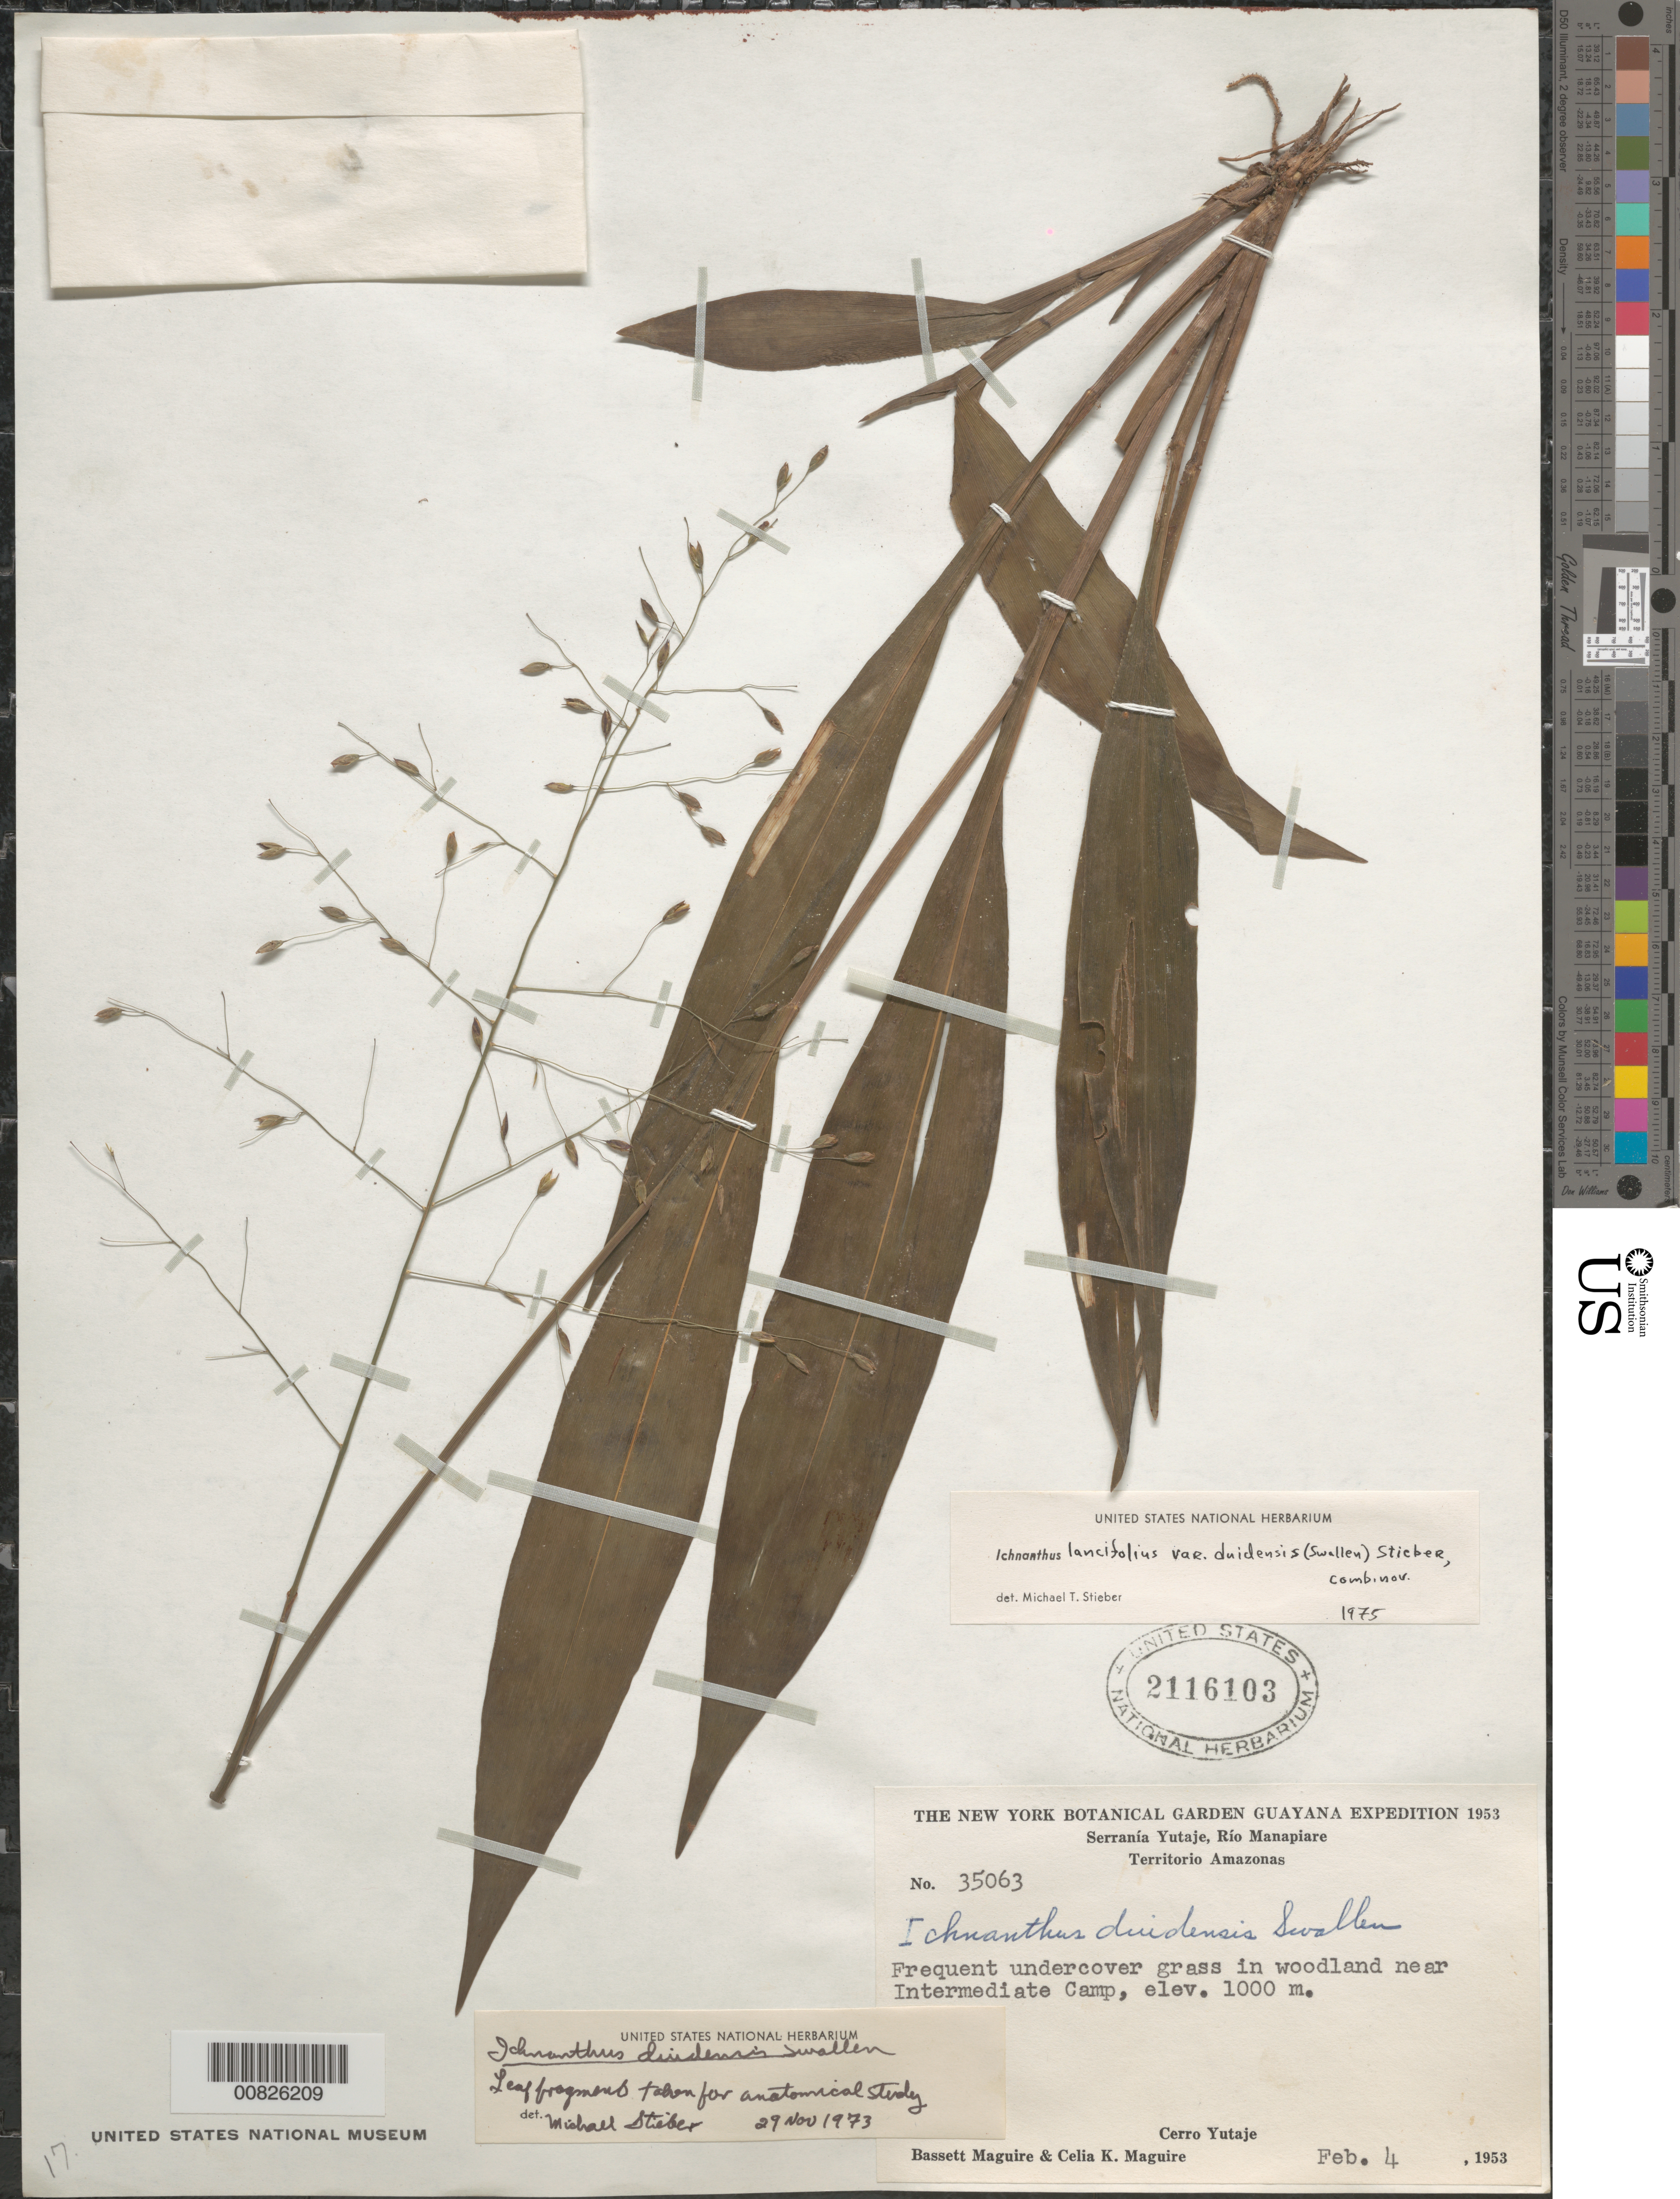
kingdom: Plantae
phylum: Tracheophyta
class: Liliopsida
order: Poales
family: Poaceae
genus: Ichnanthus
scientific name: Ichnanthus lancifolius var. duidensis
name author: (Swallen)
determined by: Stieber, M. T.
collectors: B. Maguire & C. K. Maguire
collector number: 35063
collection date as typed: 4-Feb-53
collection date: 1953-02-04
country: Venezuela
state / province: Amazonas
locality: Serranía Yutajé, Cerro Yutajé, Intermediate Camp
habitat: Woodland near camp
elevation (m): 1000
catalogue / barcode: US 2116103